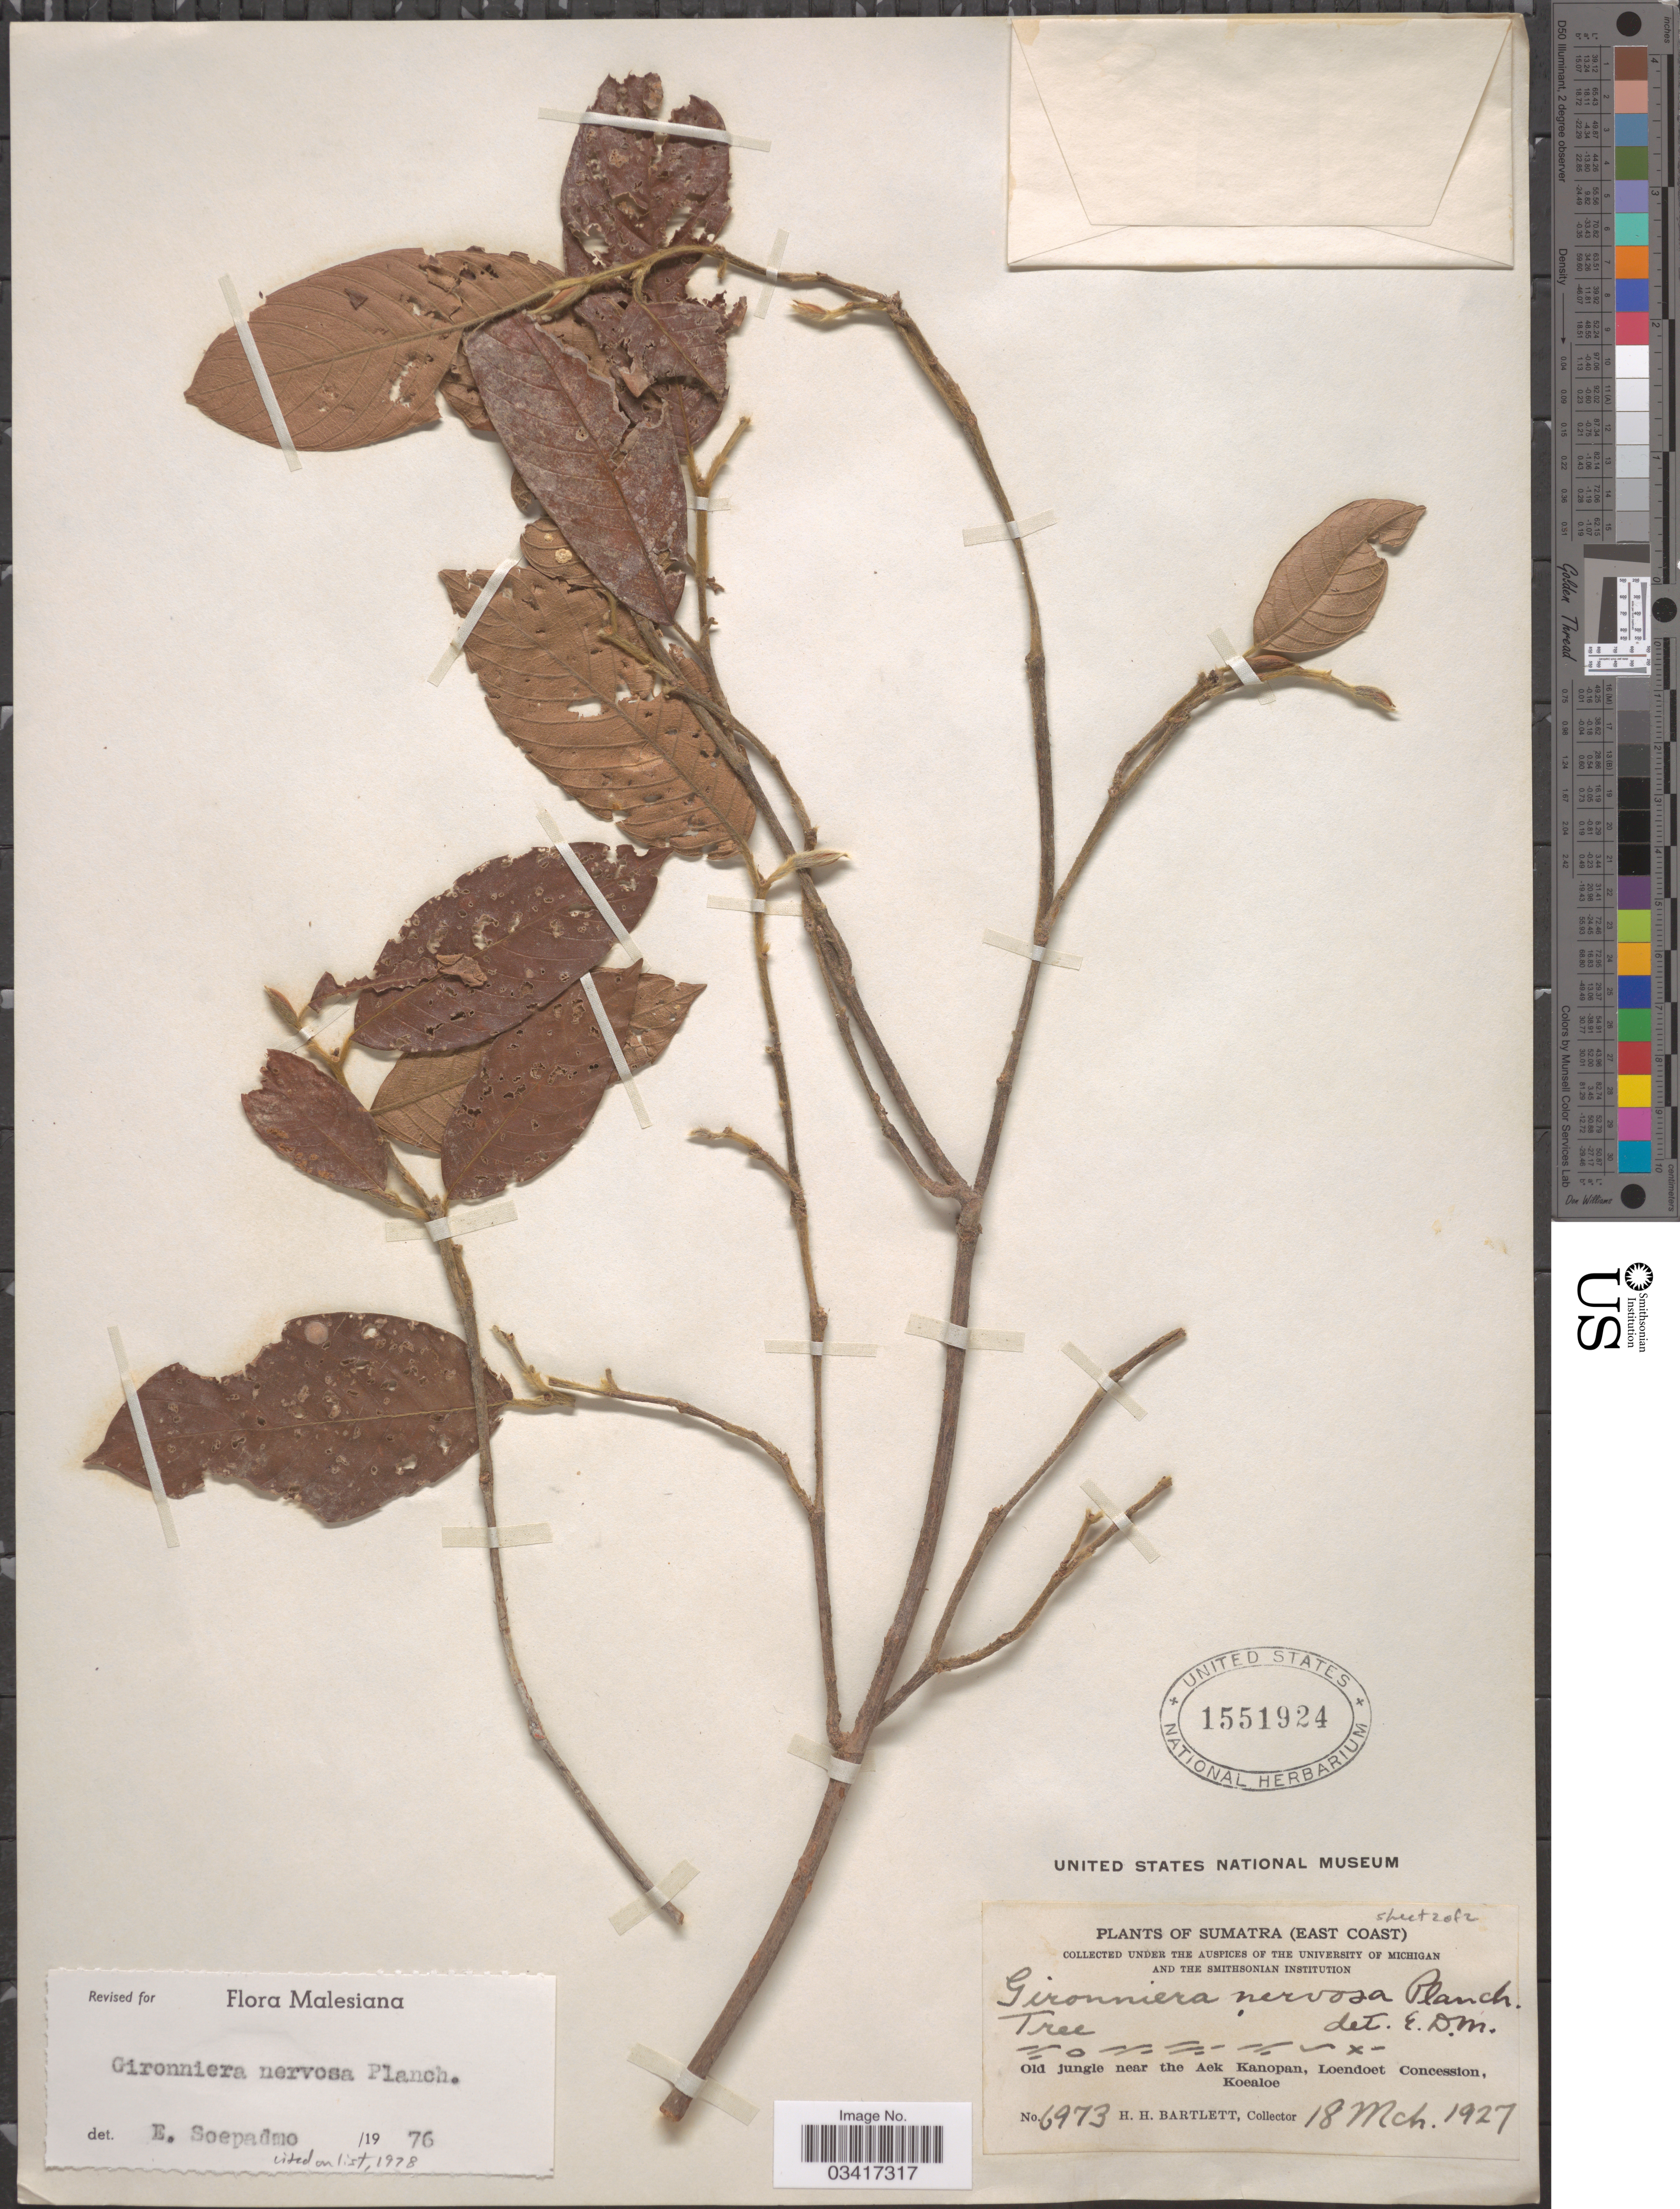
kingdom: Plantae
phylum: Tracheophyta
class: Magnoliopsida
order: Rosales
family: Cannabaceae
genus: Gironniera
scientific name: Gironniera nervosa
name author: Planch.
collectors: H. H. Bartlett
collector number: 6973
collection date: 1927-03-18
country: Indonesia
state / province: Sumatra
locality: (East Coast). Old jungle near the Aek Kanopan, Loendoet Concession, Koealoe.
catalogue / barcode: US 1551924